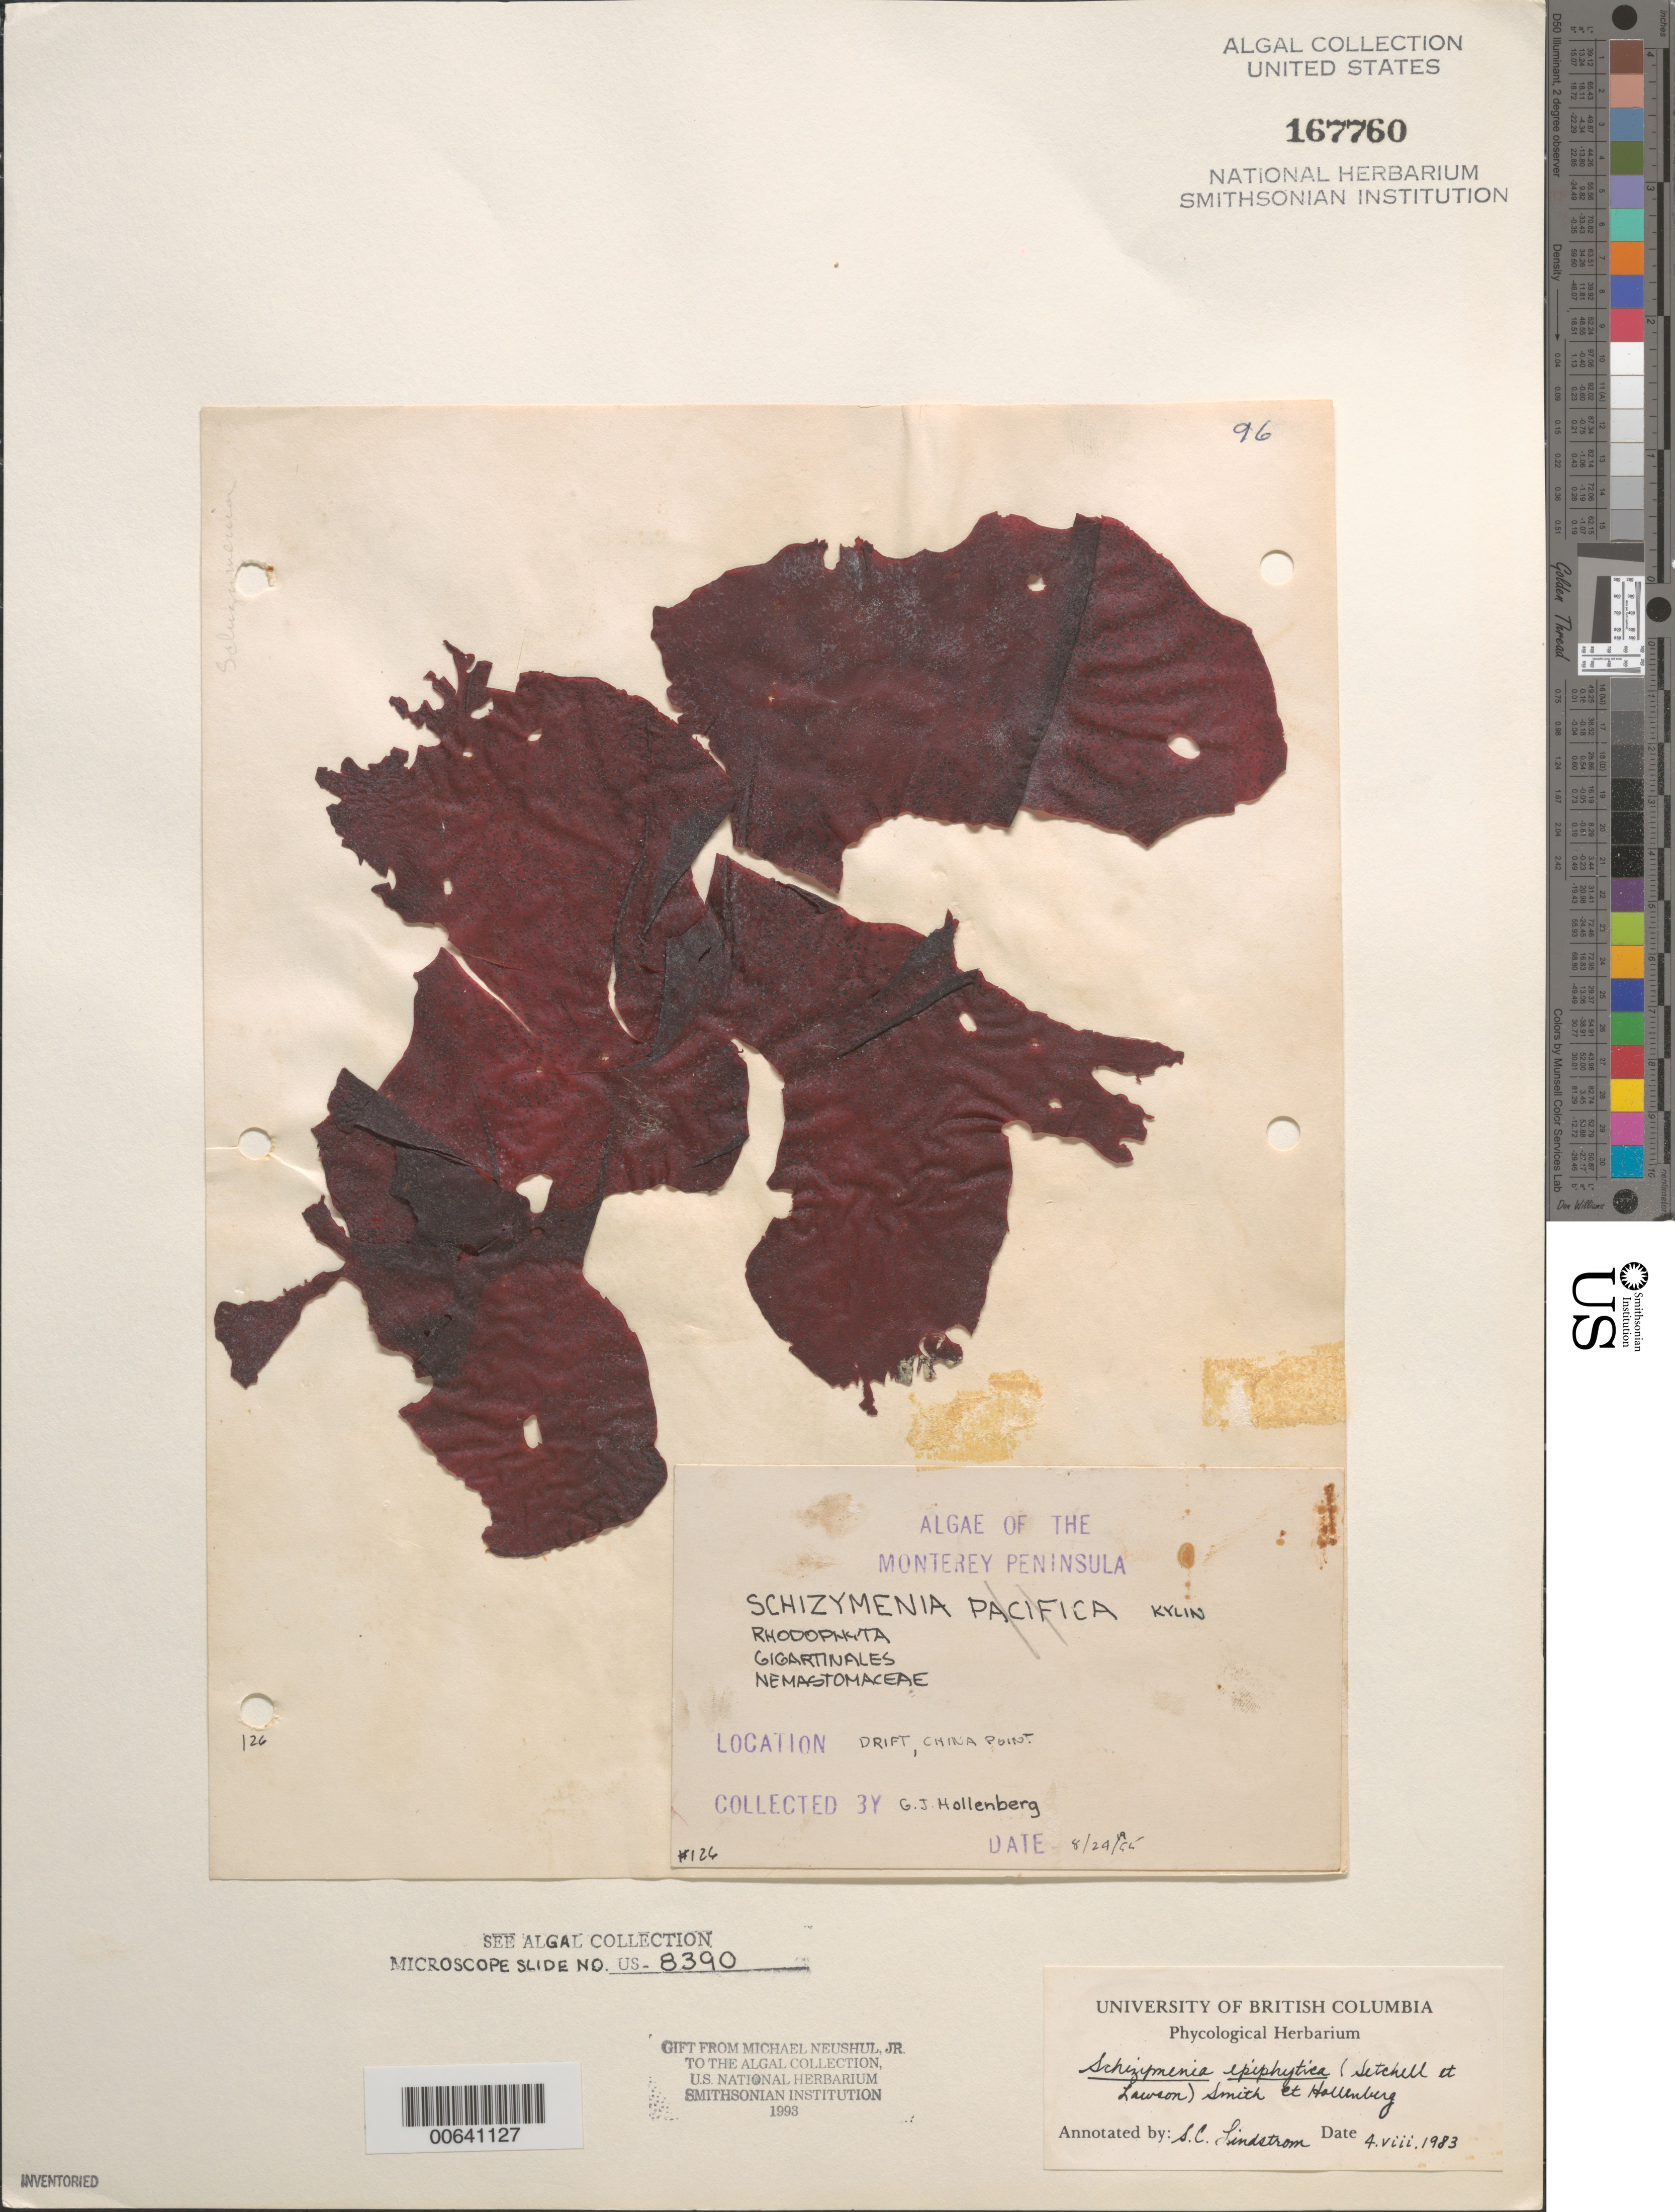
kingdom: Plantae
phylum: Rhodophyta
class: Florideophyceae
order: Gigartinales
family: Furcellariaceae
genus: Peyssonneliopsis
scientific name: Peyssonneliopsis epiphytica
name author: Setch. & G.W. Lawson in Setch.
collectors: G. Hollenberg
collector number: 126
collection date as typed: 24 Aug 1955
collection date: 1955-08-24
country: United States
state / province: California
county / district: Monterey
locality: China Point, Monterey Peninsula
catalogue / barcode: US 167760